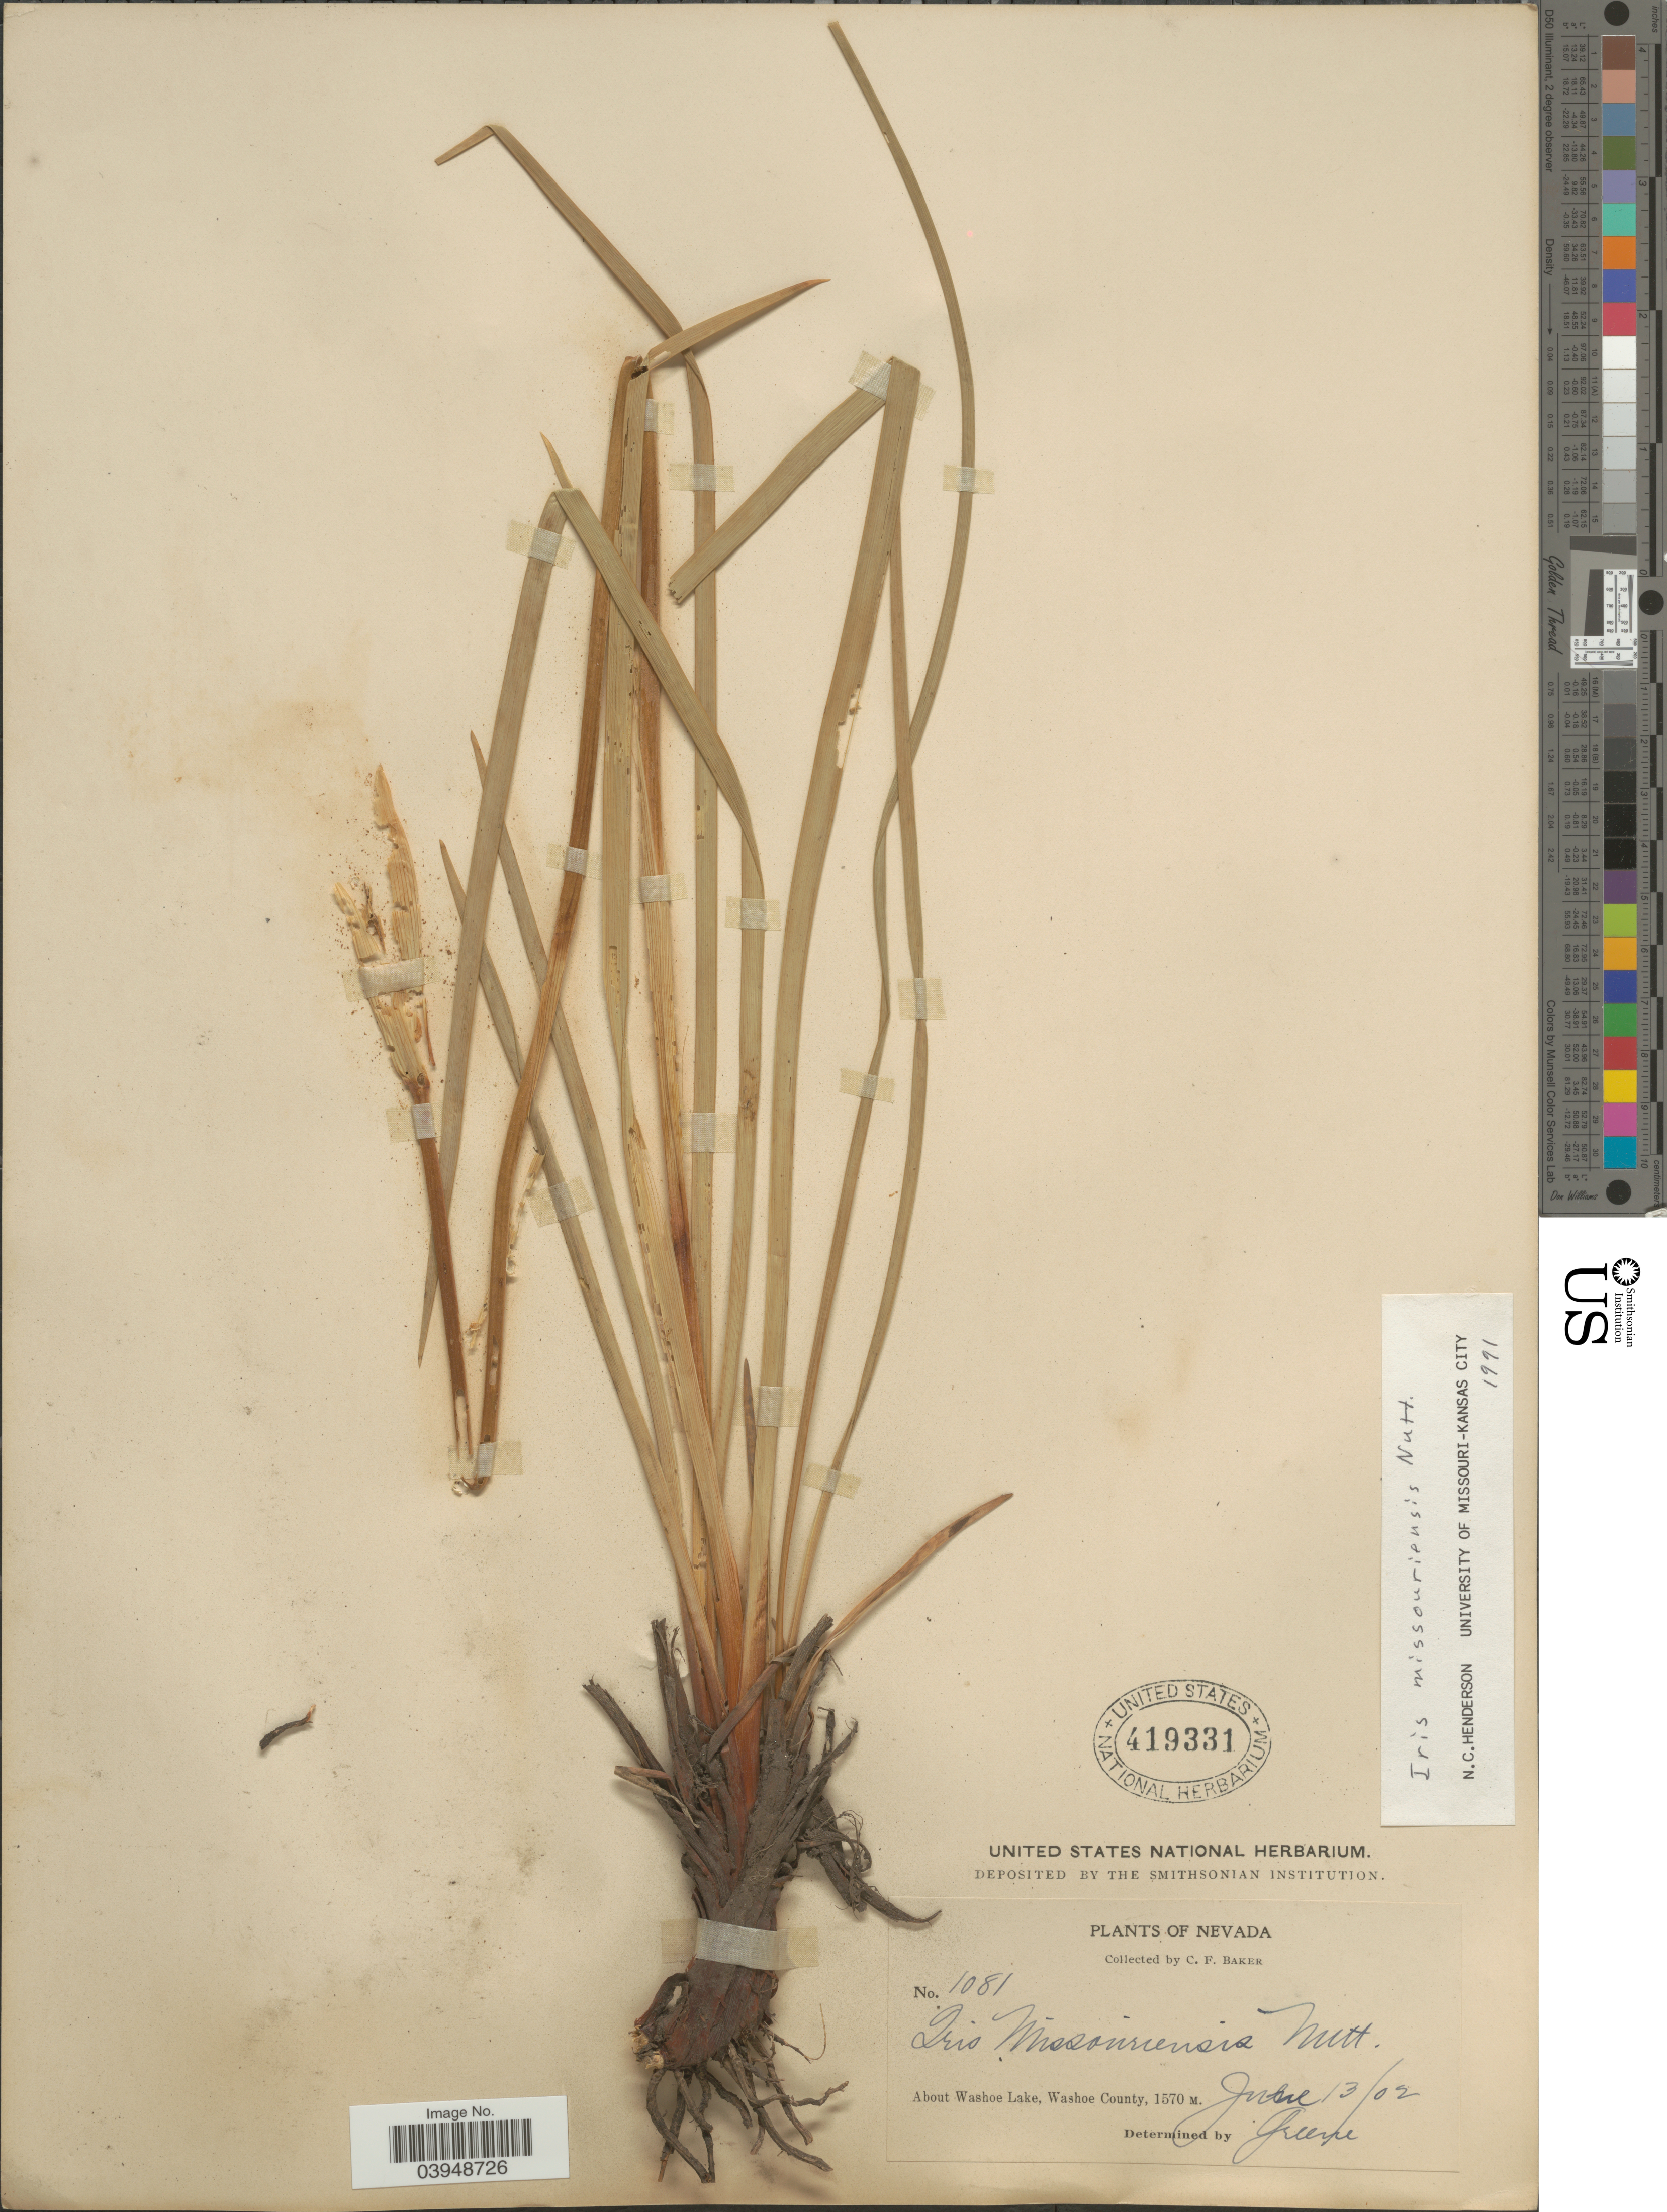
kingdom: Plantae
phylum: Tracheophyta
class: Liliopsida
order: Asparagales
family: Iridaceae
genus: Iris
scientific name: Iris missouriensis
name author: Nutt.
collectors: C. F. Baker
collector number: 1081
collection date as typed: Transcribed d/m/y: 13/6/2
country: United States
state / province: Nevada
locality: About Washoe Lake, Washoe County.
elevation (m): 1570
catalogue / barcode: US 419331